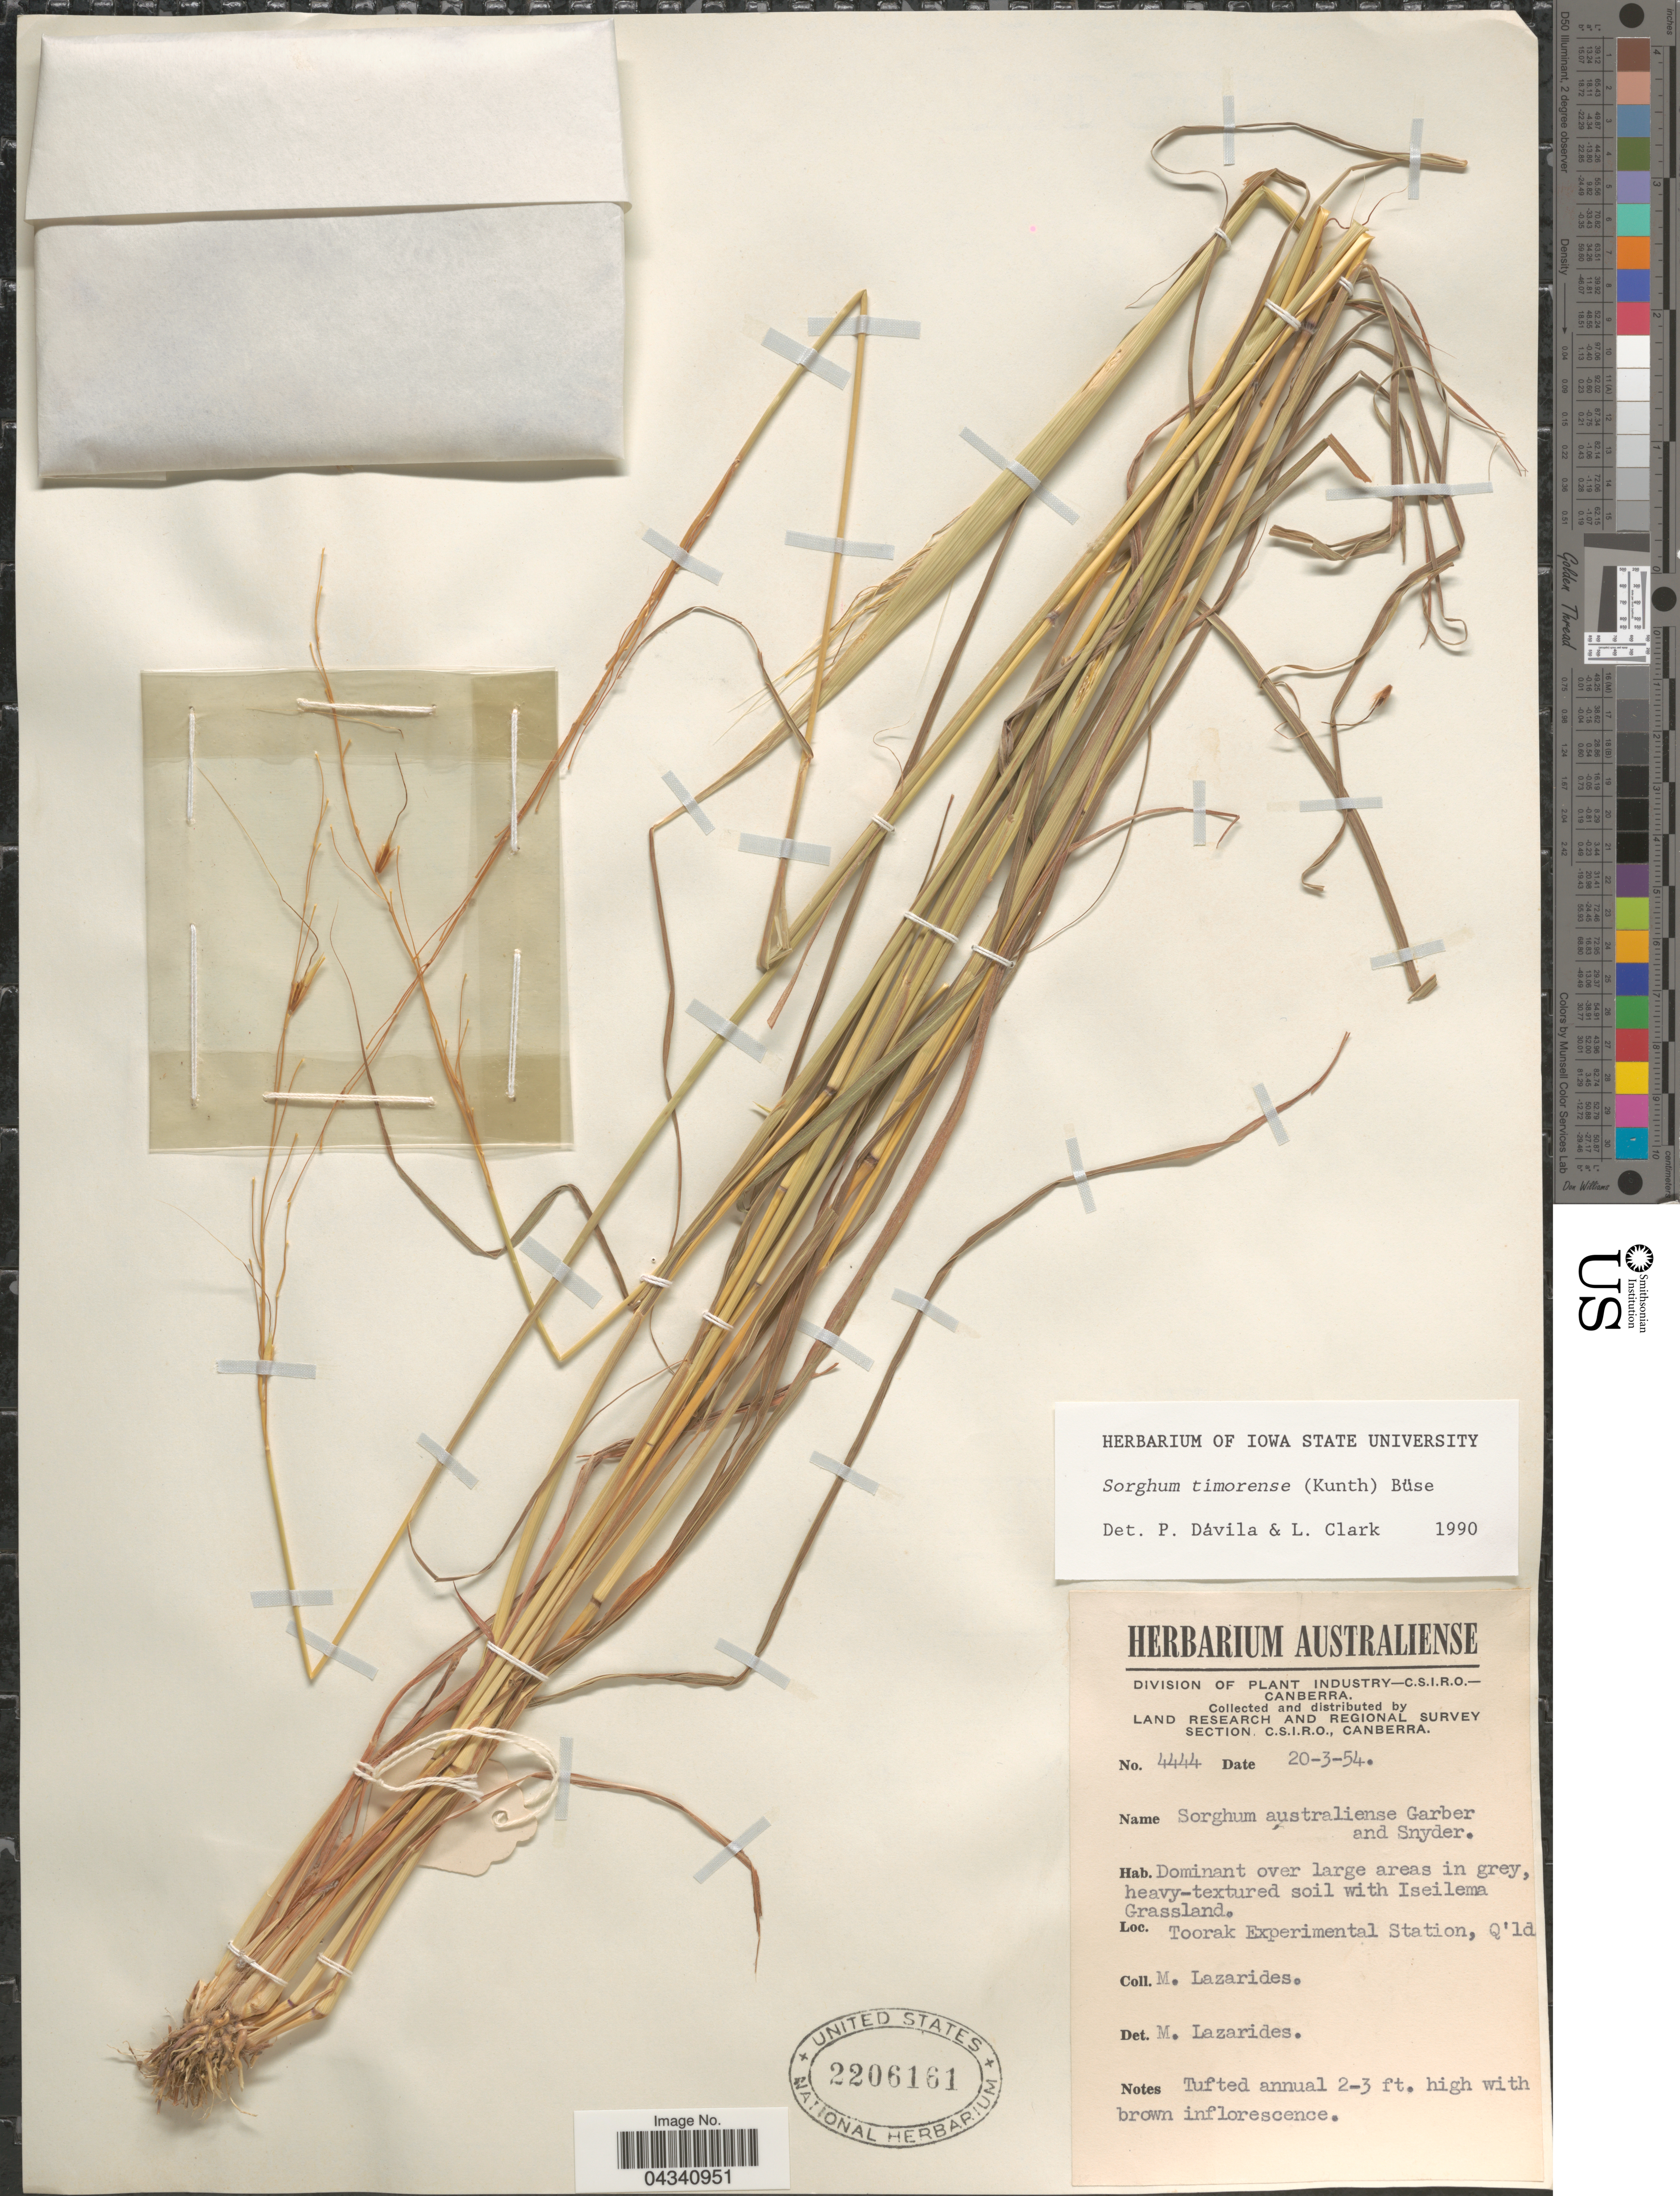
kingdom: Plantae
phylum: Tracheophyta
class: Liliopsida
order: Poales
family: Poaceae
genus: Sorghum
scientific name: Sorghum timorense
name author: (Kunth) Büse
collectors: M. Lazarides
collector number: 4444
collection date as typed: Transcribed d/m/y: 20/3/54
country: Australia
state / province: Queensland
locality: Land Research and Regional Survey Section. Toorak Experimental Station.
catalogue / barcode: US 2206161